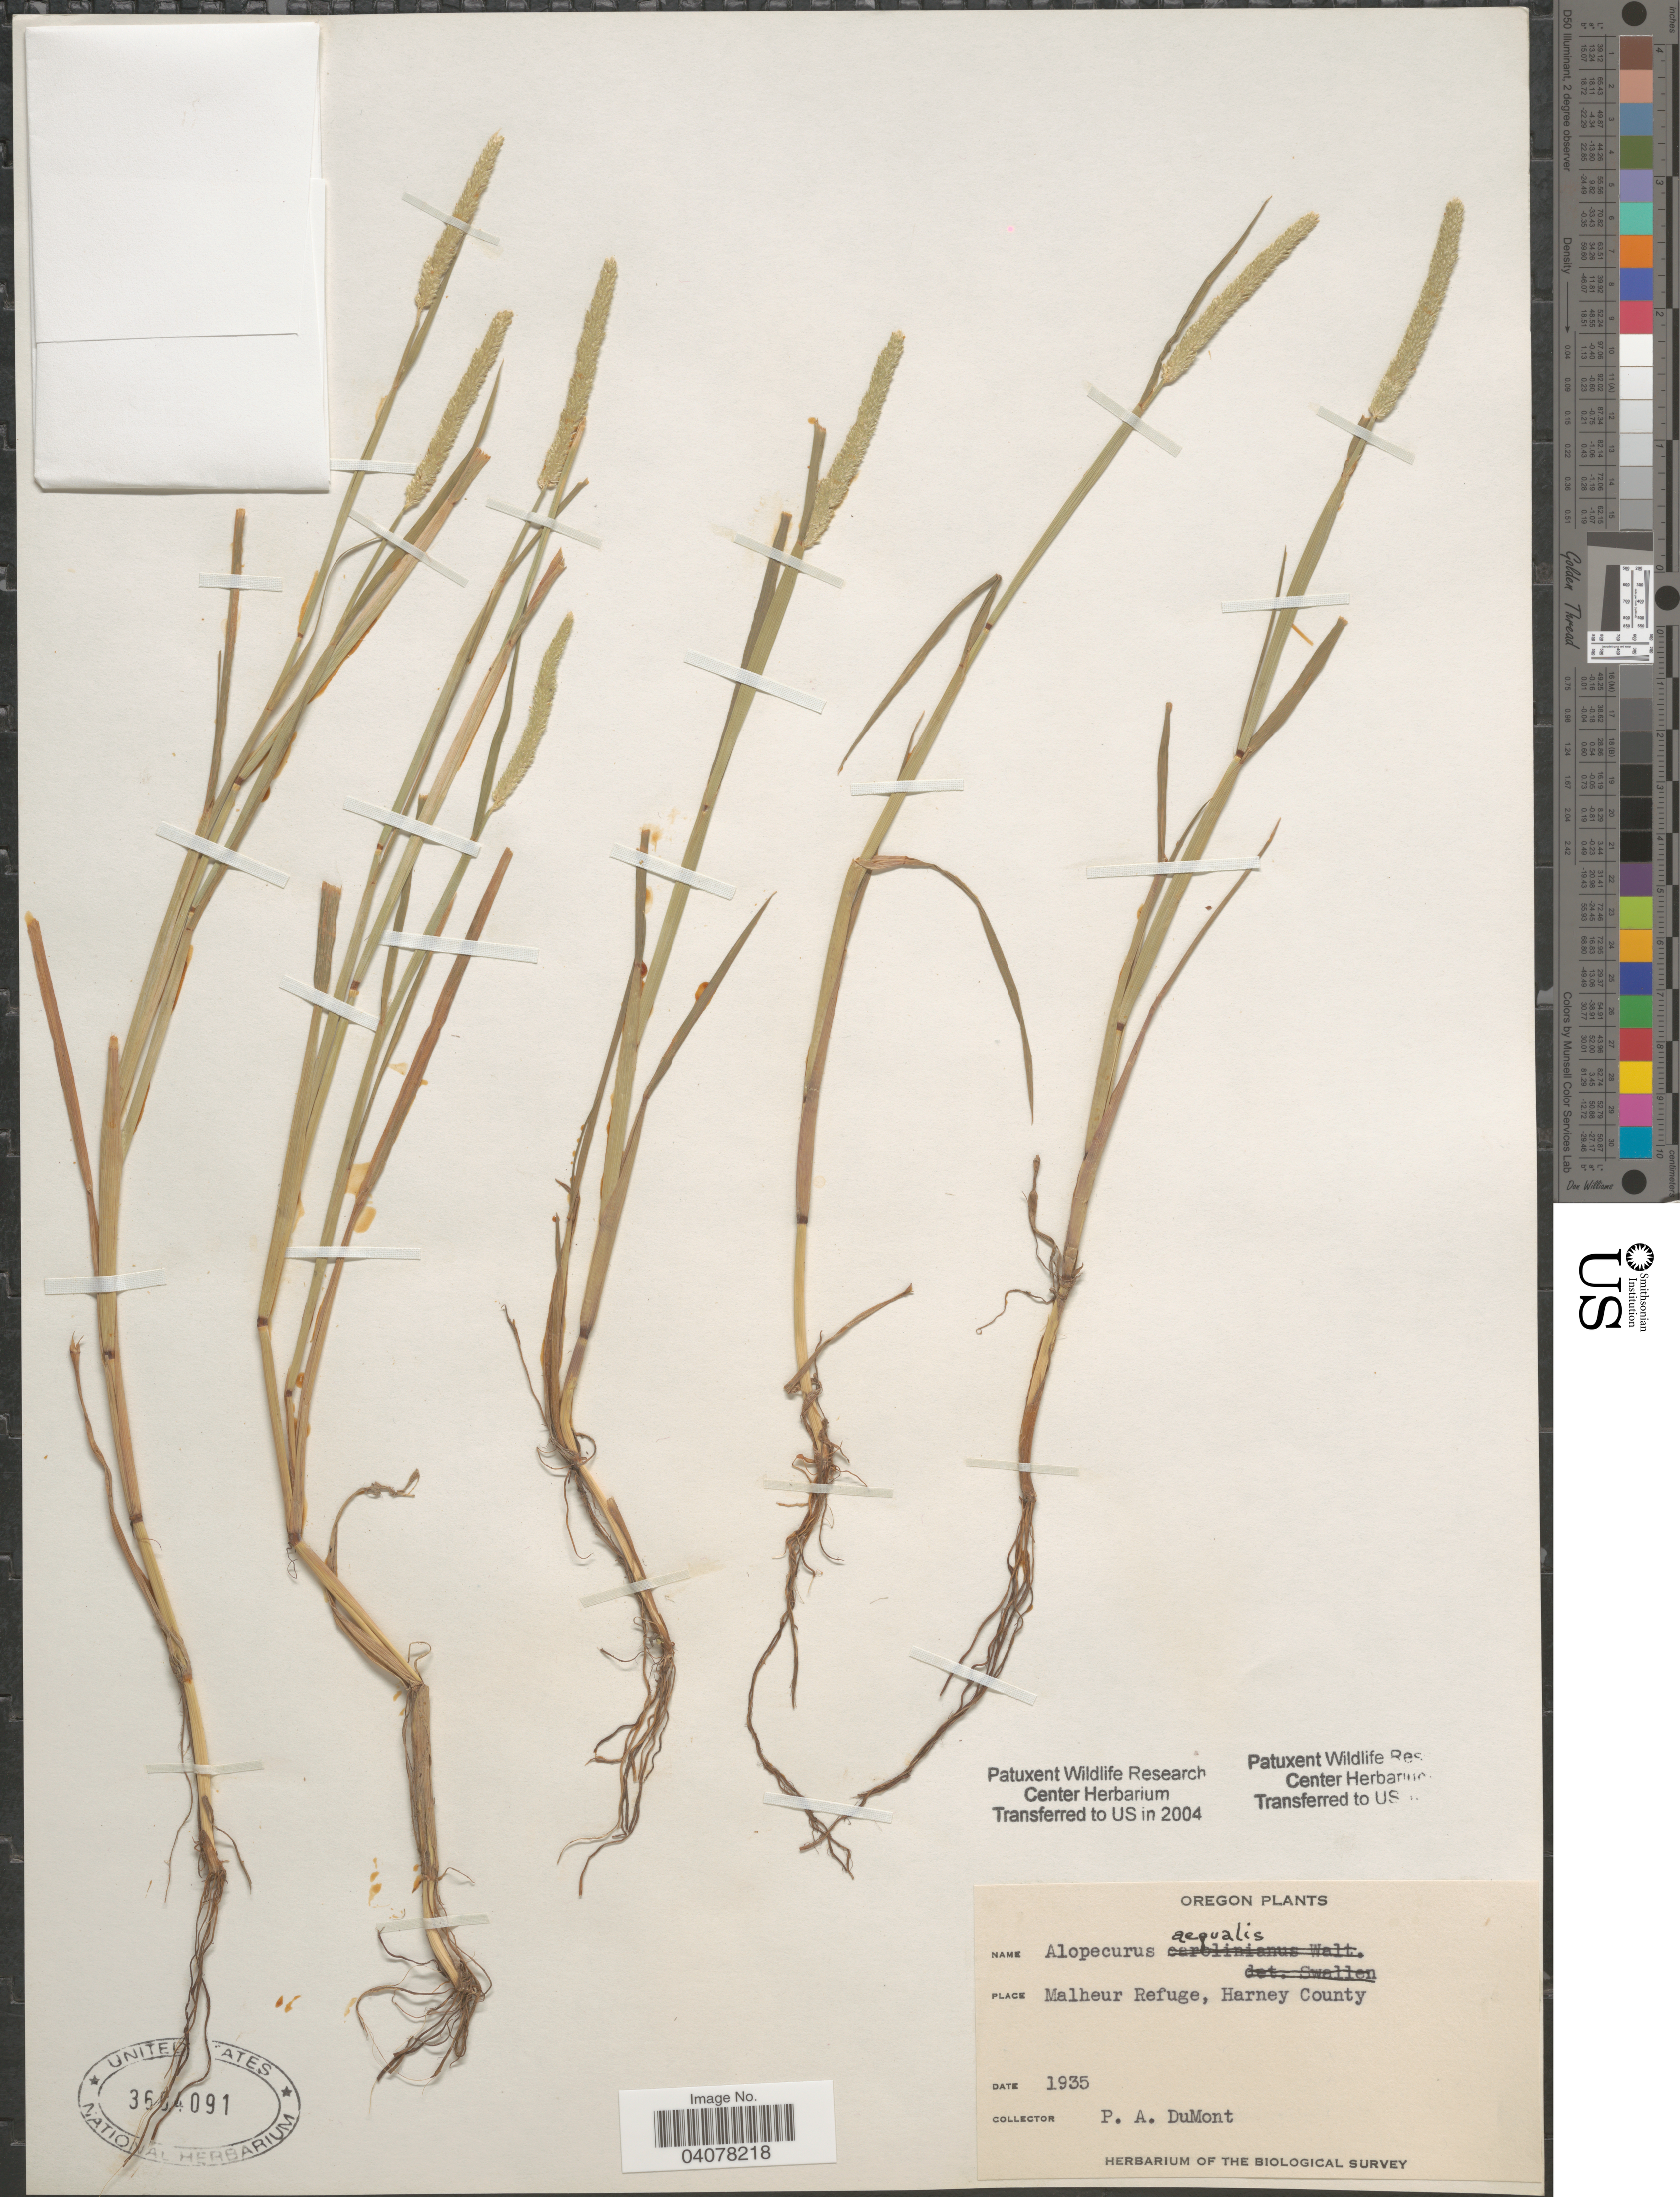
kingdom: Plantae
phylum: Tracheophyta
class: Liliopsida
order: Poales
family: Poaceae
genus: Alopecurus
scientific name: Alopecurus aequalis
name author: Sobol.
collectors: P. Dumont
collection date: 1935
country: United States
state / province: Oregon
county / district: Harney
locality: Malheur Refuge, Harney County. Herbarium of the Biological Survey.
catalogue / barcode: US 3664091